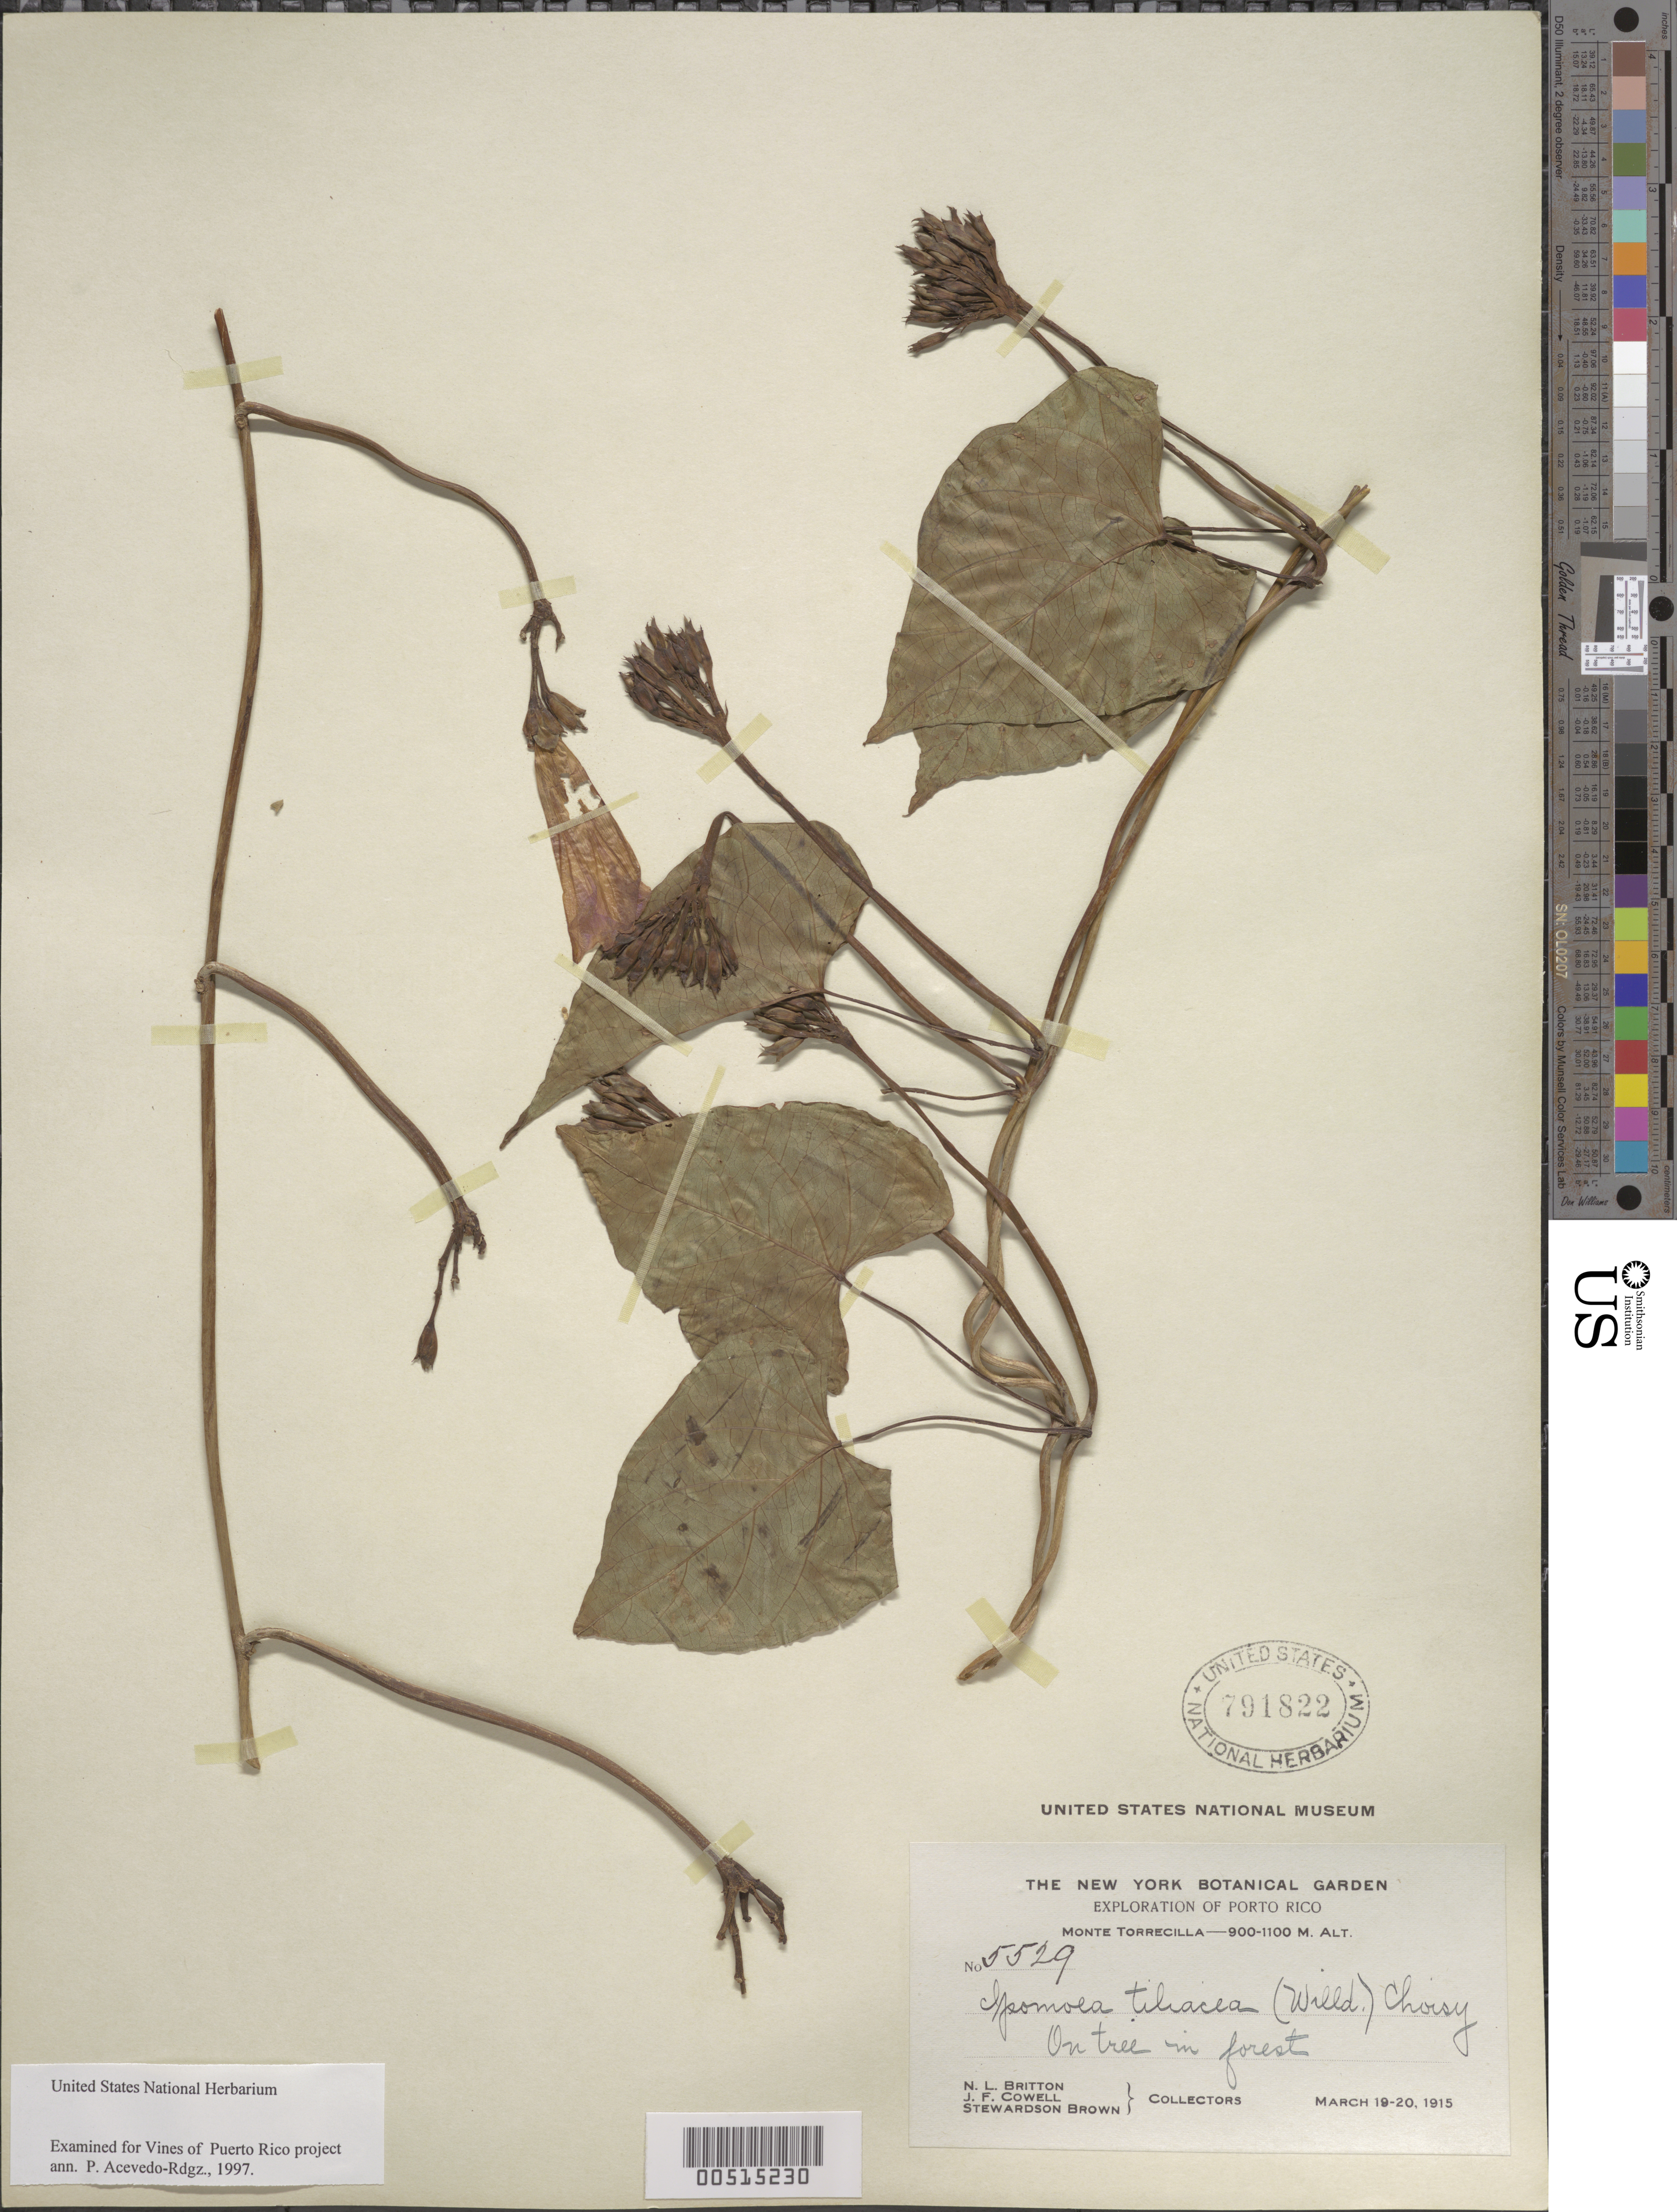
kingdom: Plantae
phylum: Tracheophyta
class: Magnoliopsida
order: Solanales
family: Convolvulaceae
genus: Ipomoea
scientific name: Ipomoea tiliacea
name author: (Willd.) Choisy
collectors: Britton, --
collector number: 5529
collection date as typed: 19 Mar 1915 to 20 Mar 1915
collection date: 1915-03-19/1915-03-20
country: Puerto Rico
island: Greater Antilles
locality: Monte Torrecilla. On tree in forest.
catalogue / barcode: US 791822